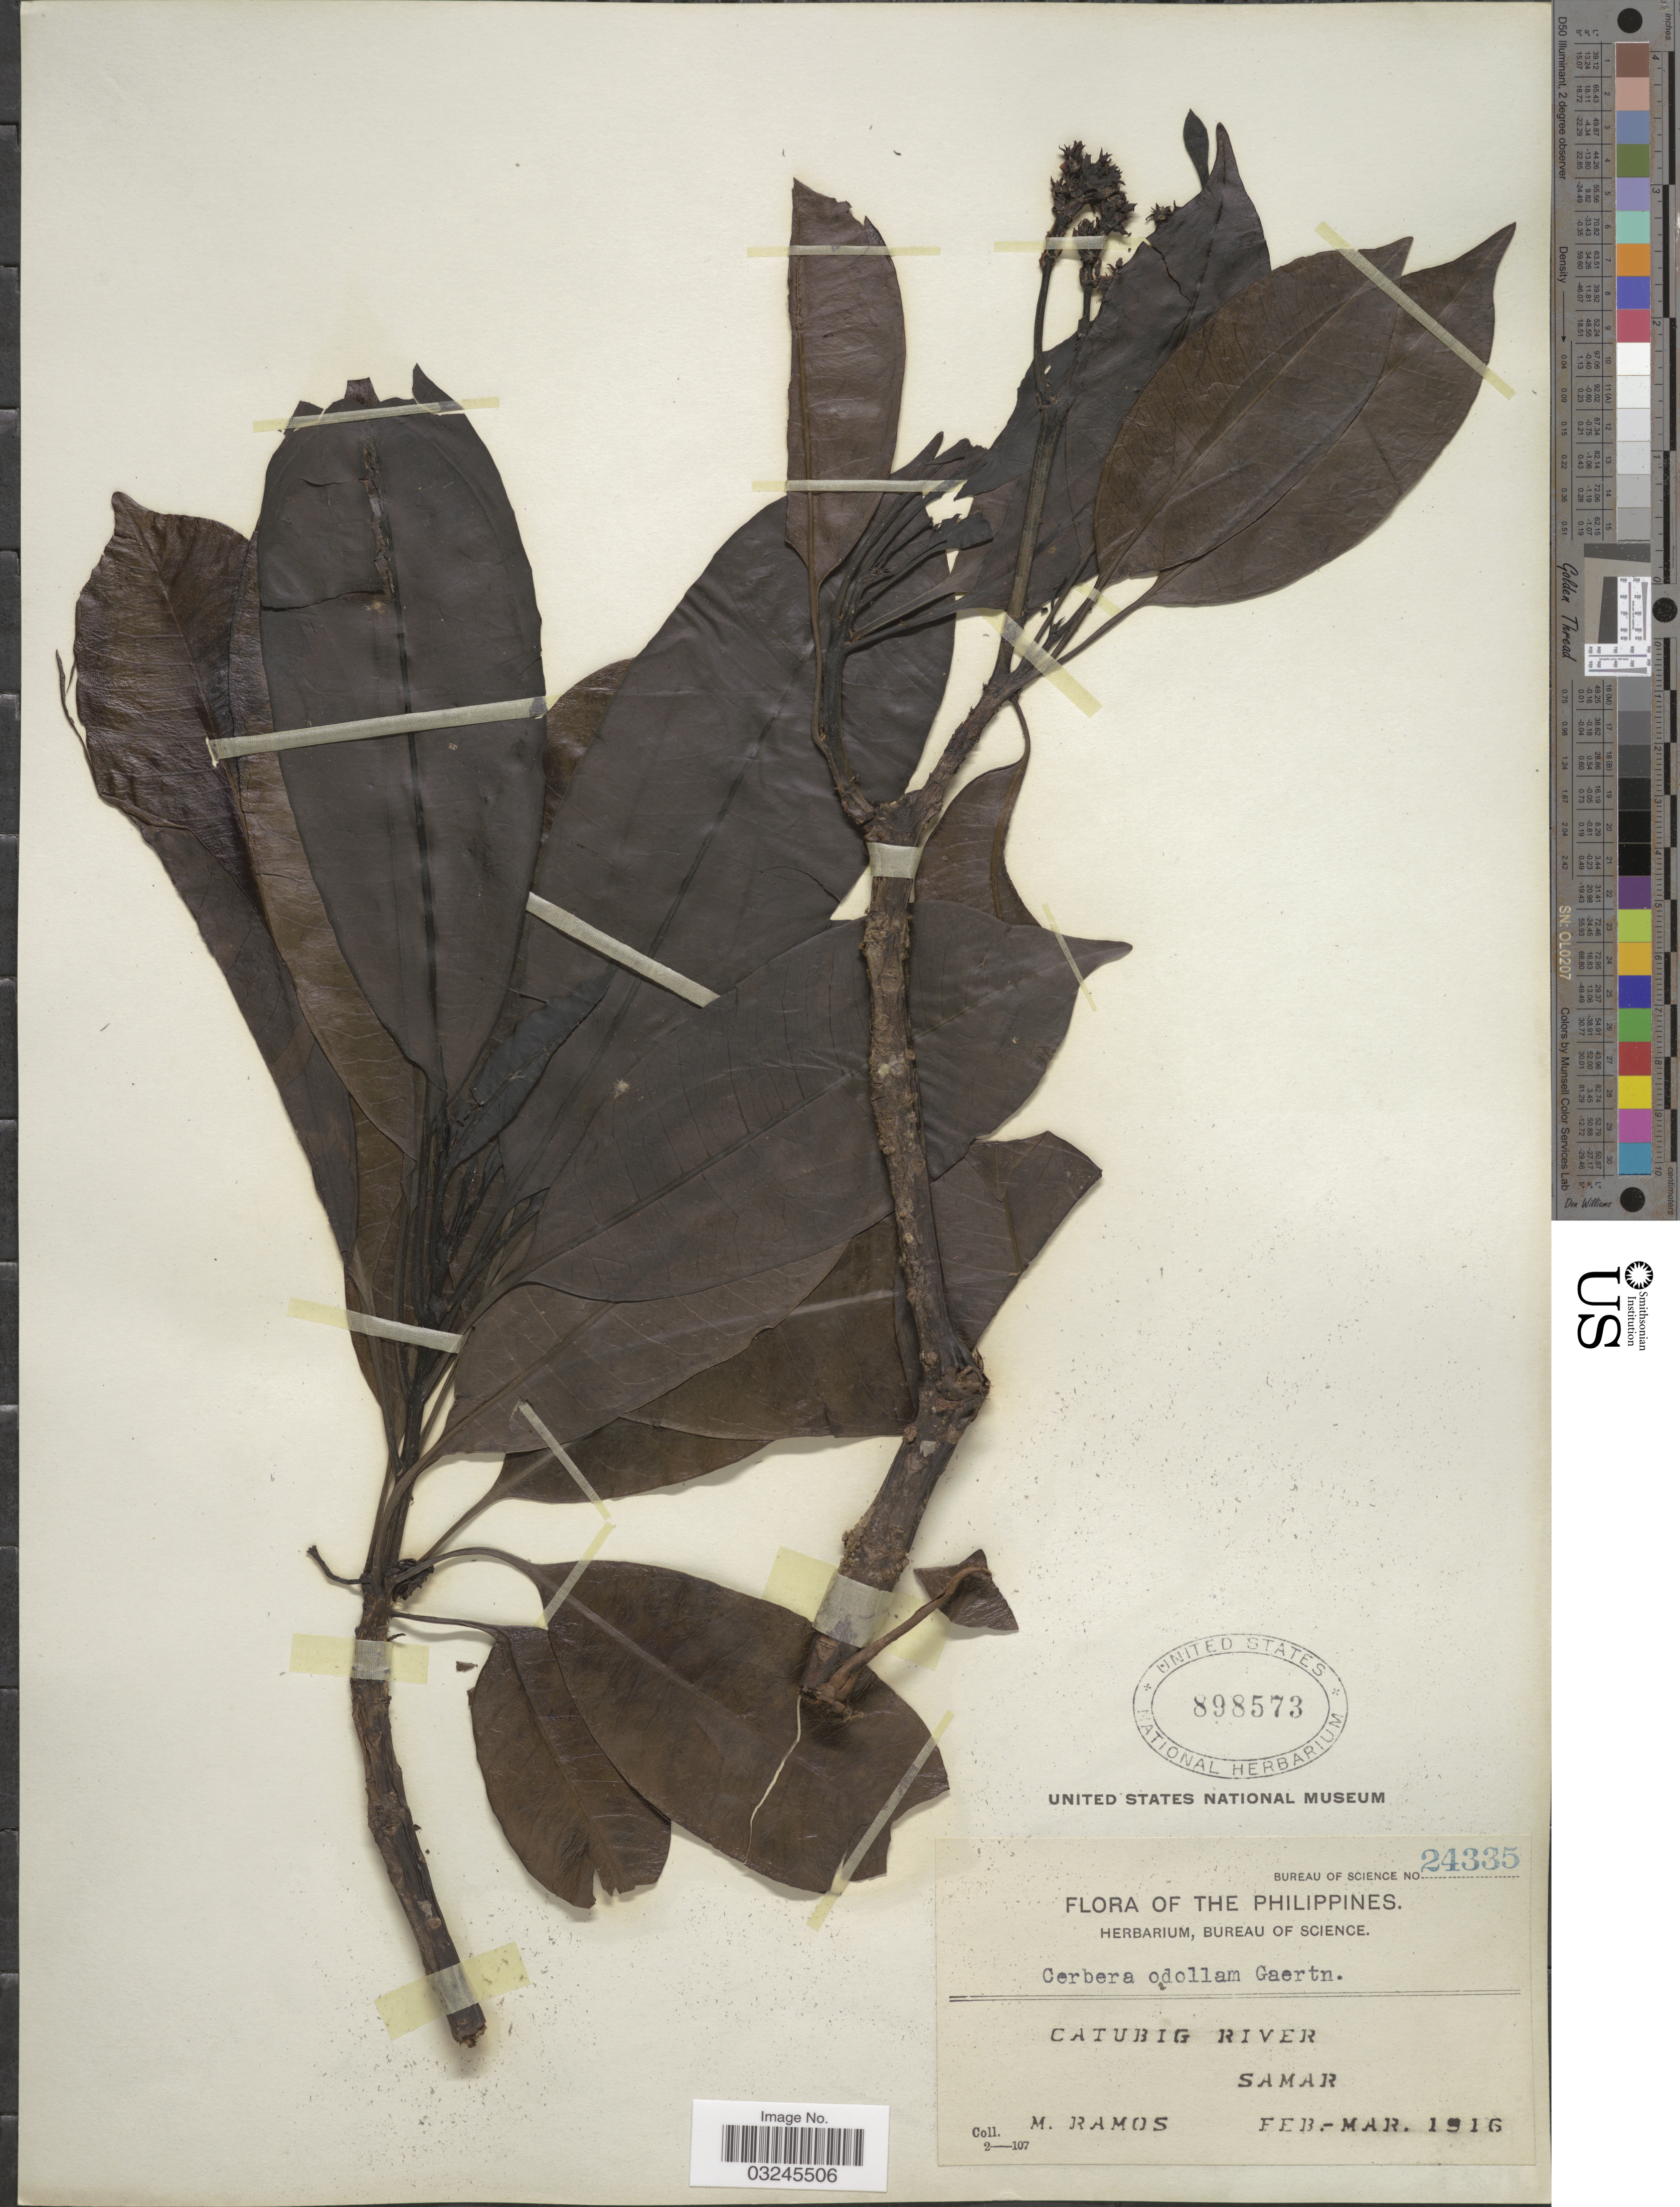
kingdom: Plantae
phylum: Tracheophyta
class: Magnoliopsida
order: Gentianales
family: Apocynaceae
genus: Cerbera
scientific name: Cerbera manghas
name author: L.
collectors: M. Ramos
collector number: Bureau of Science 24335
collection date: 1916-02/1916-03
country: Philippines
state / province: Eastern Visayas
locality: Catubig River. Samar.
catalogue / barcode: US 898573